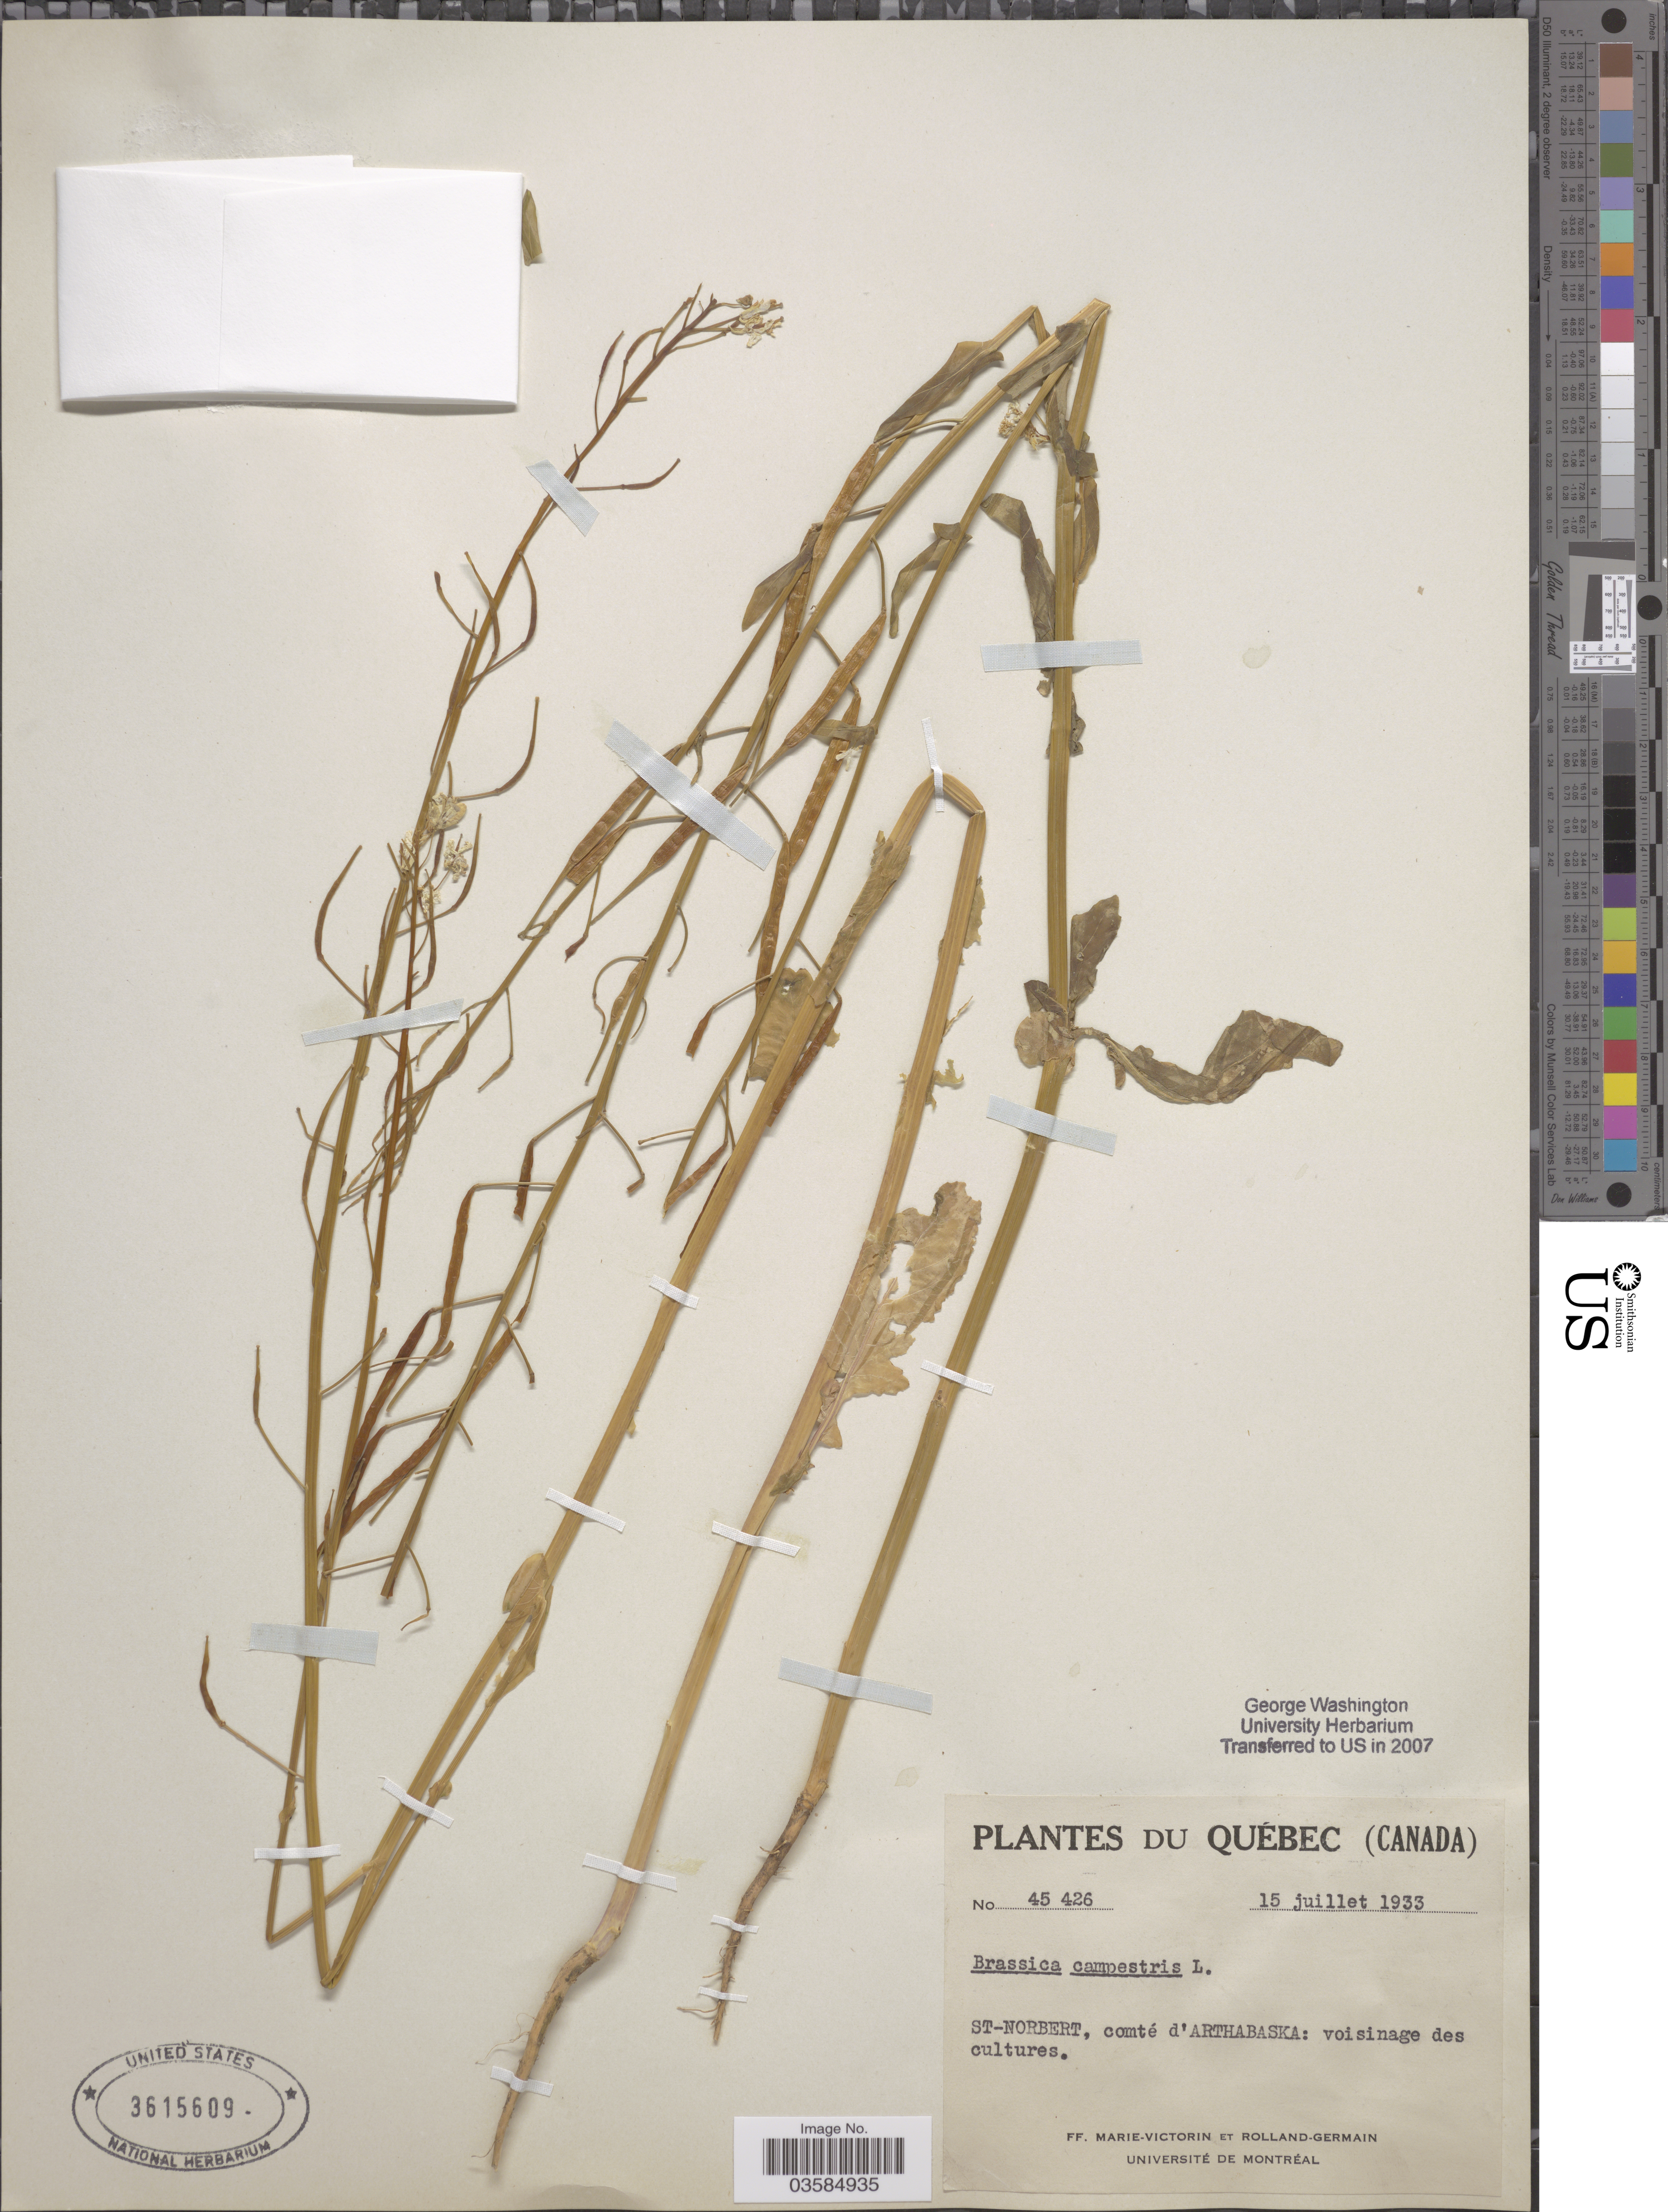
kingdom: Plantae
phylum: Tracheophyta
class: Magnoliopsida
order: Brassicales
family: Brassicaceae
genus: Brassica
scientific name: Brassica campestris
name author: L.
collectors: F. Marie-Victorin & Rolland-Germain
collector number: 45426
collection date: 1933-07-15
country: Canada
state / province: Quebec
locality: St-Norbert, comté d'Arthabaska.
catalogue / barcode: US 3615609